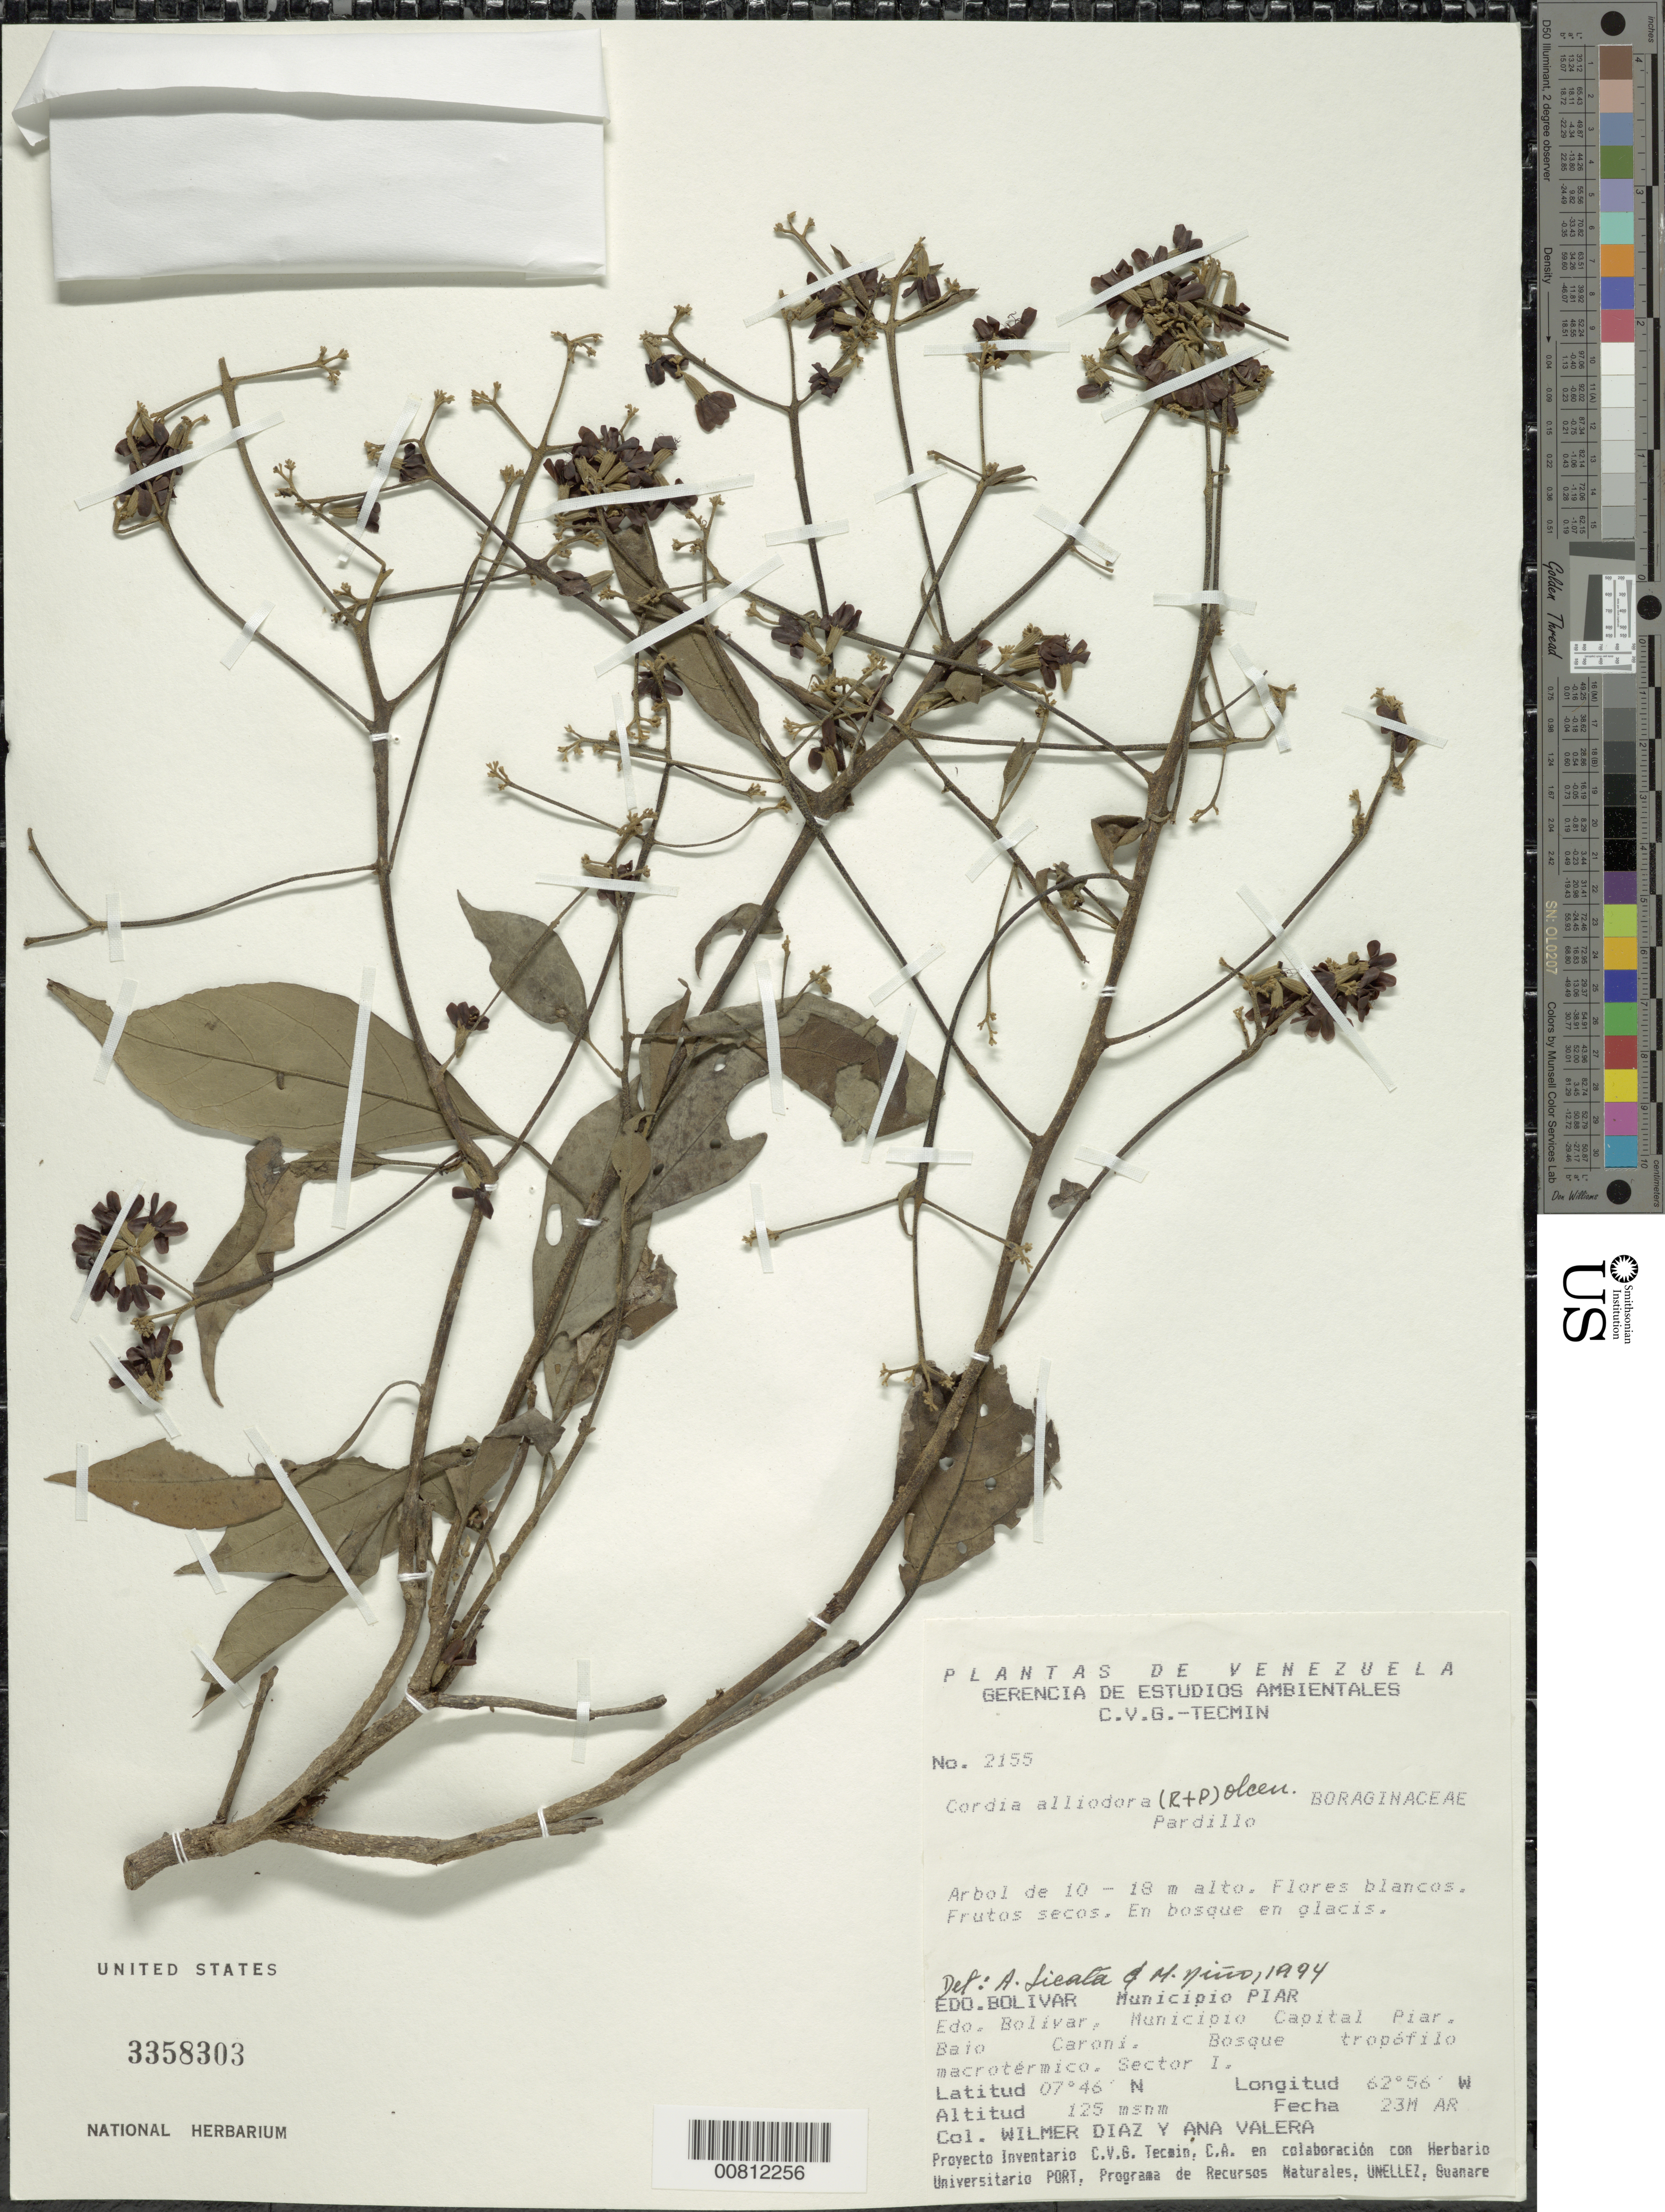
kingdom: Plantae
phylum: Tracheophyta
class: Magnoliopsida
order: Boraginales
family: Cordiaceae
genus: Cordia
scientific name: Cordia alliodora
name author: (Ruiz & Pav.) Oken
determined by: Licata, A.; Niño, S. M.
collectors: W. Díaz P. & A. Valera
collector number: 2155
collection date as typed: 23-Mar-94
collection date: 1994-03-23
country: Venezuela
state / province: Bolívar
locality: Mun. Piar, Mun. Capital Piar, Bajo Caroní, Sector I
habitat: Bosque tropófico macrotérmico, en bosque en glacis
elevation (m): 125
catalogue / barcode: US 3358303